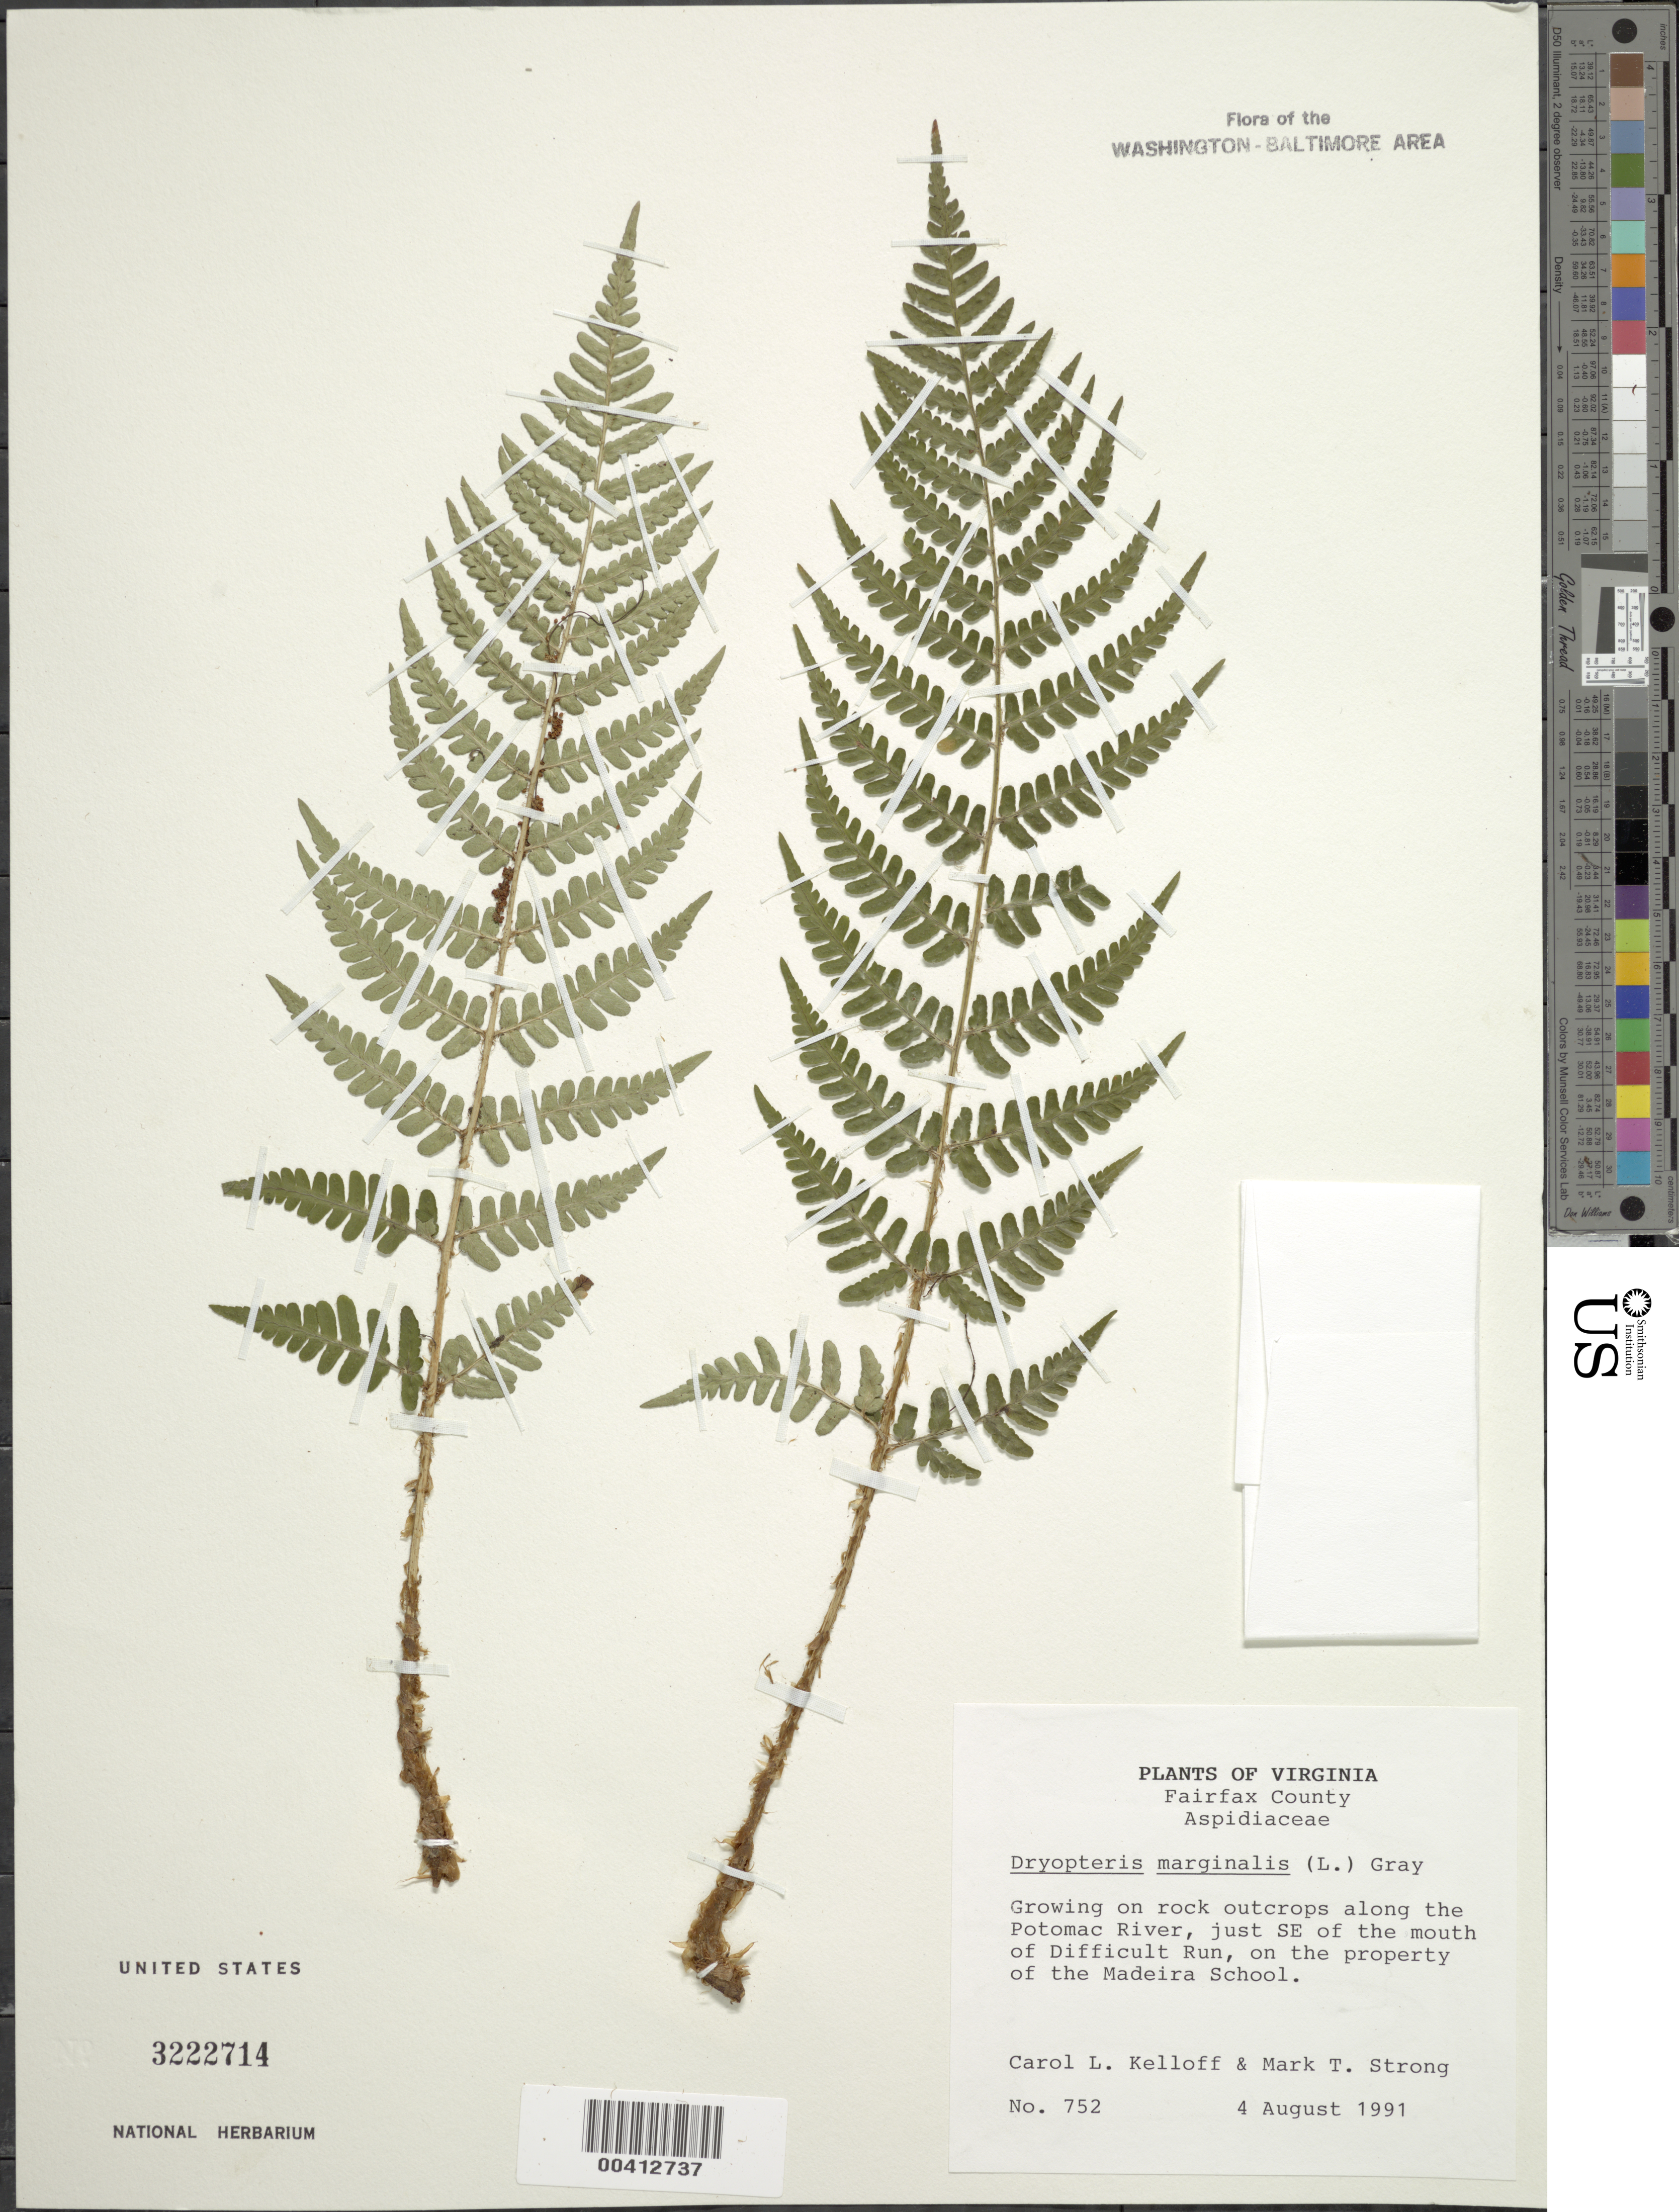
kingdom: Plantae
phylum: Tracheophyta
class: Polypodiopsida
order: Polypodiales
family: Dryopteridaceae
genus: Dryopteris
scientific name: Dryopteris marginalis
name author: (L.) A. Gray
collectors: C. L. Kelloff & M. T. Strong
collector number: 752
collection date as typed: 04 Aug 1991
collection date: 1991-08-04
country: United States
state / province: Virginia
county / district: Fairfax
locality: SE of Difficult Run, on property of Madiera School, along the Potomac River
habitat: Rock outcrops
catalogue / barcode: US 3222714